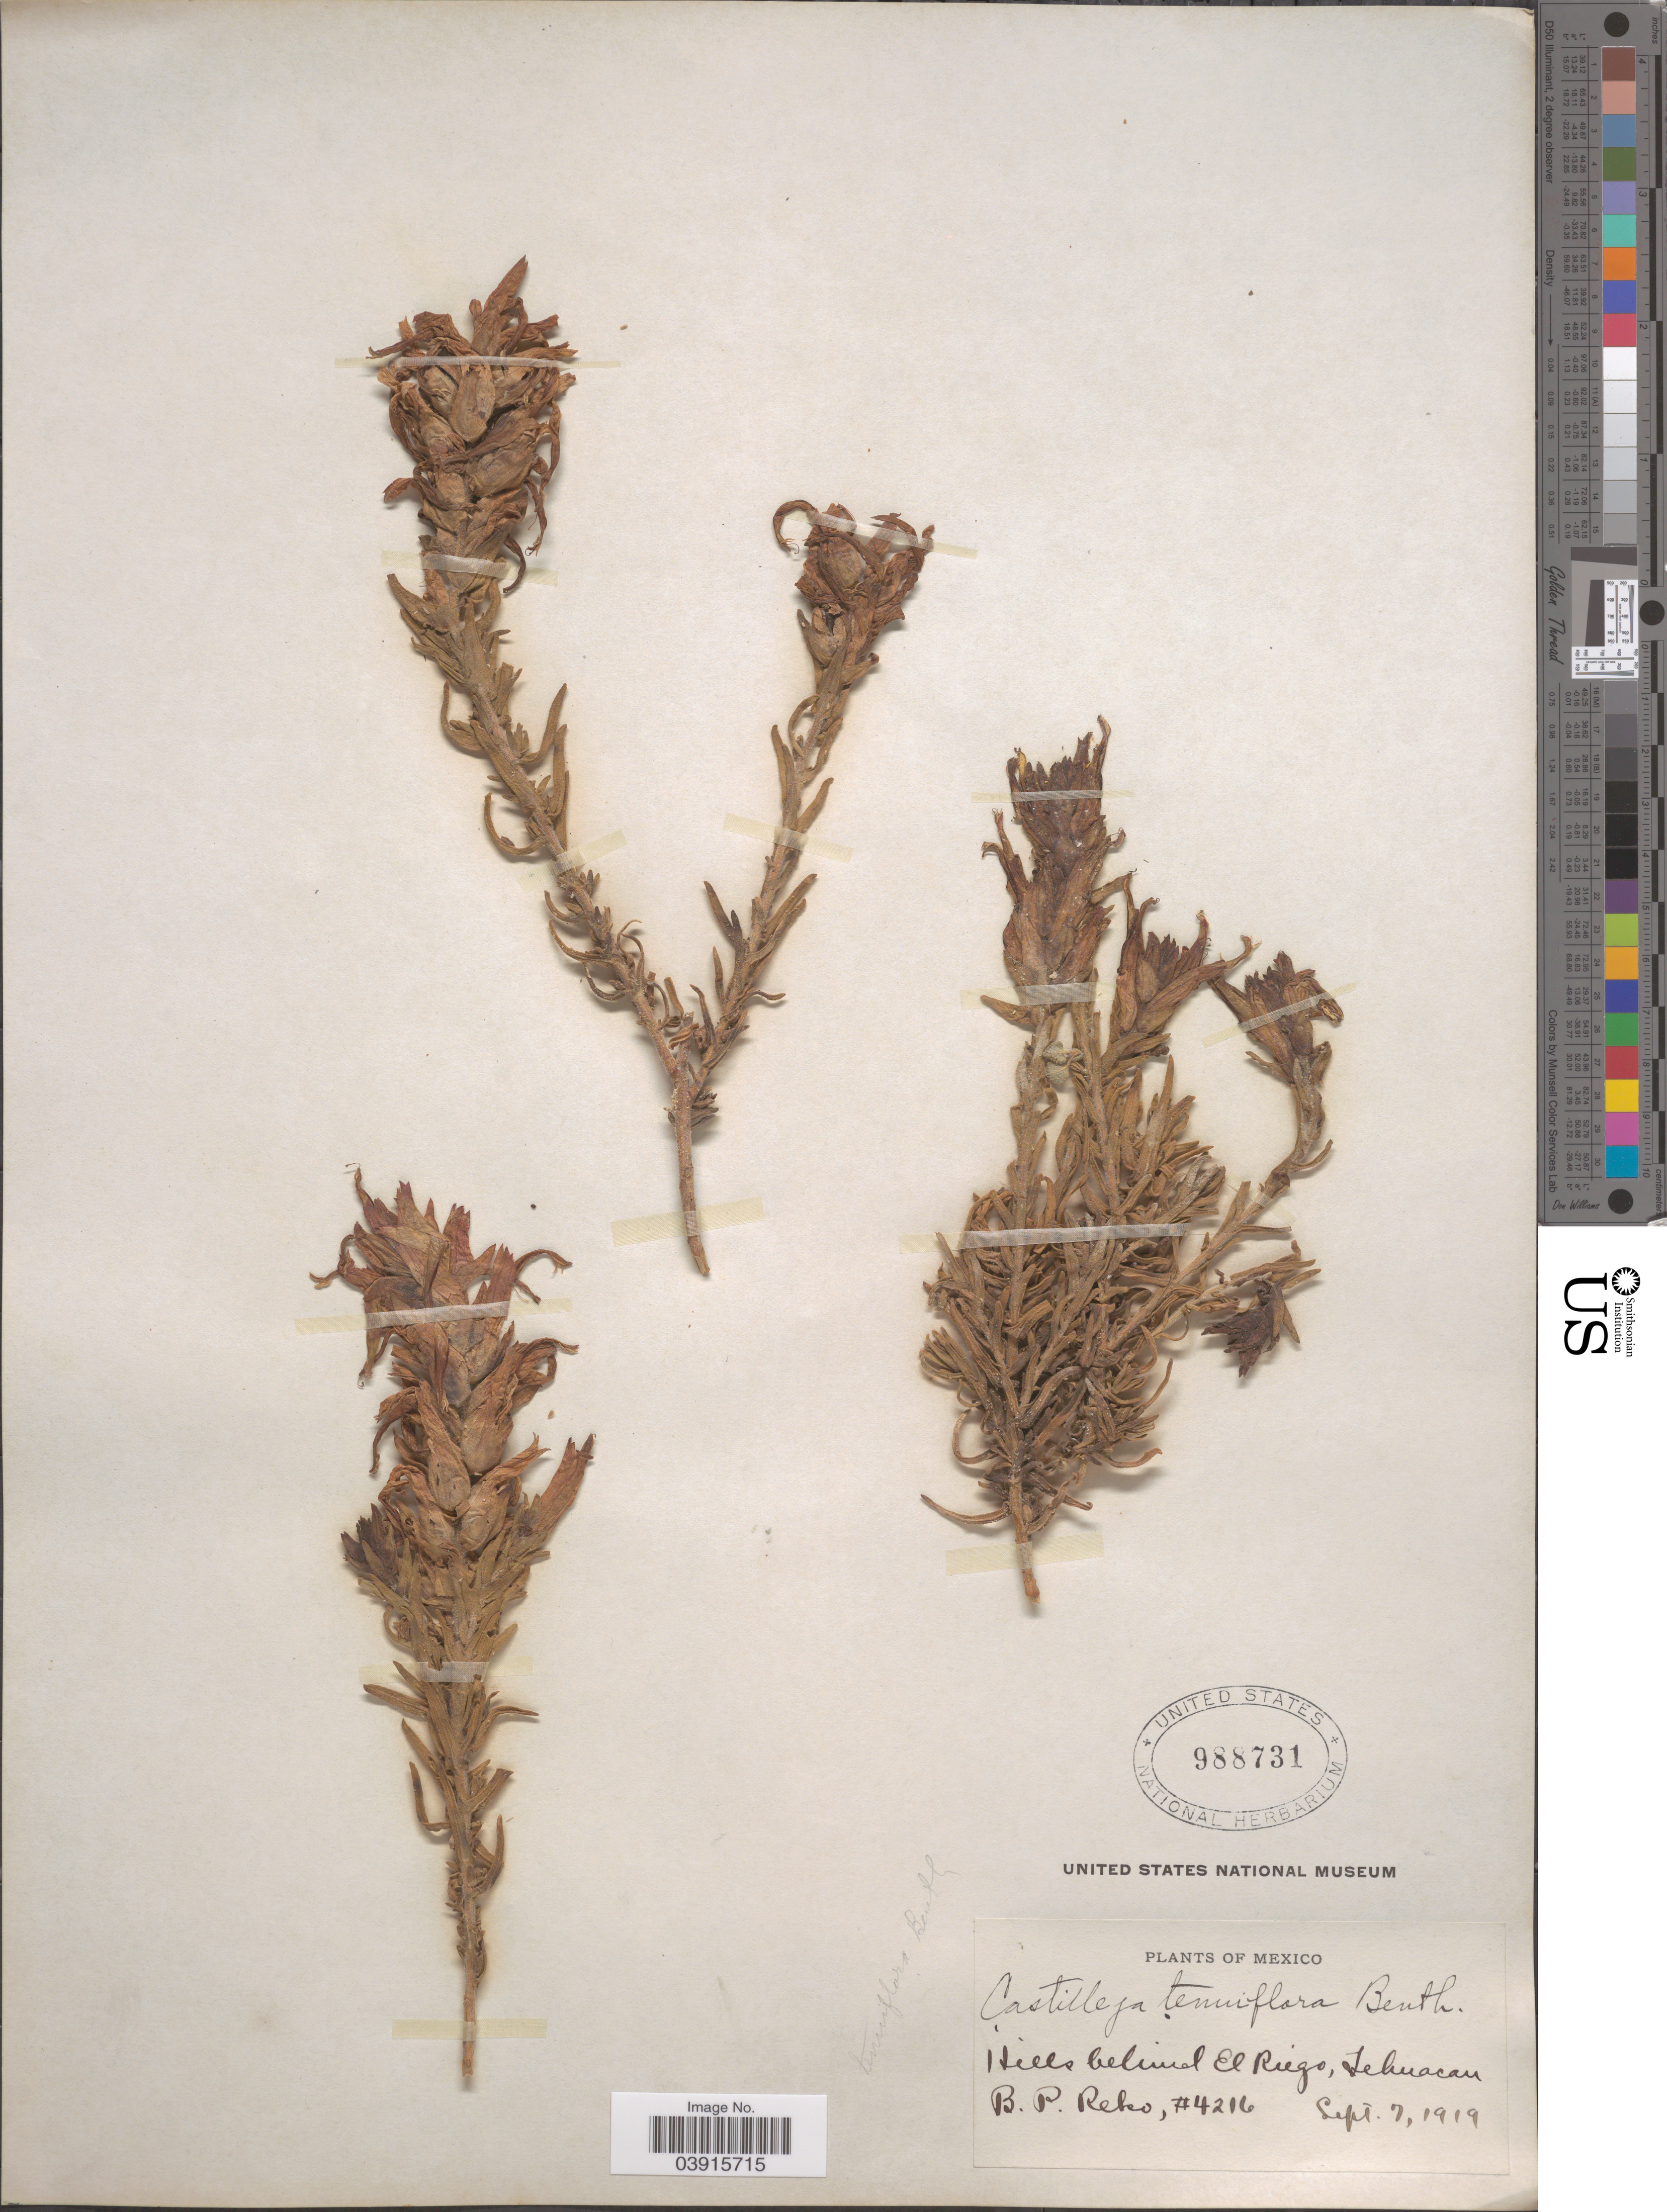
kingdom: Plantae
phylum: Tracheophyta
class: Magnoliopsida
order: Lamiales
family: Orobanchaceae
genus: Castilleja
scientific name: Castilleja tenuiflora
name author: Benth.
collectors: B. P. Reko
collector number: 4216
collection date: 1919-09-07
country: Mexico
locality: Hills behind El Riego, Tehuacan.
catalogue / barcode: US 988731